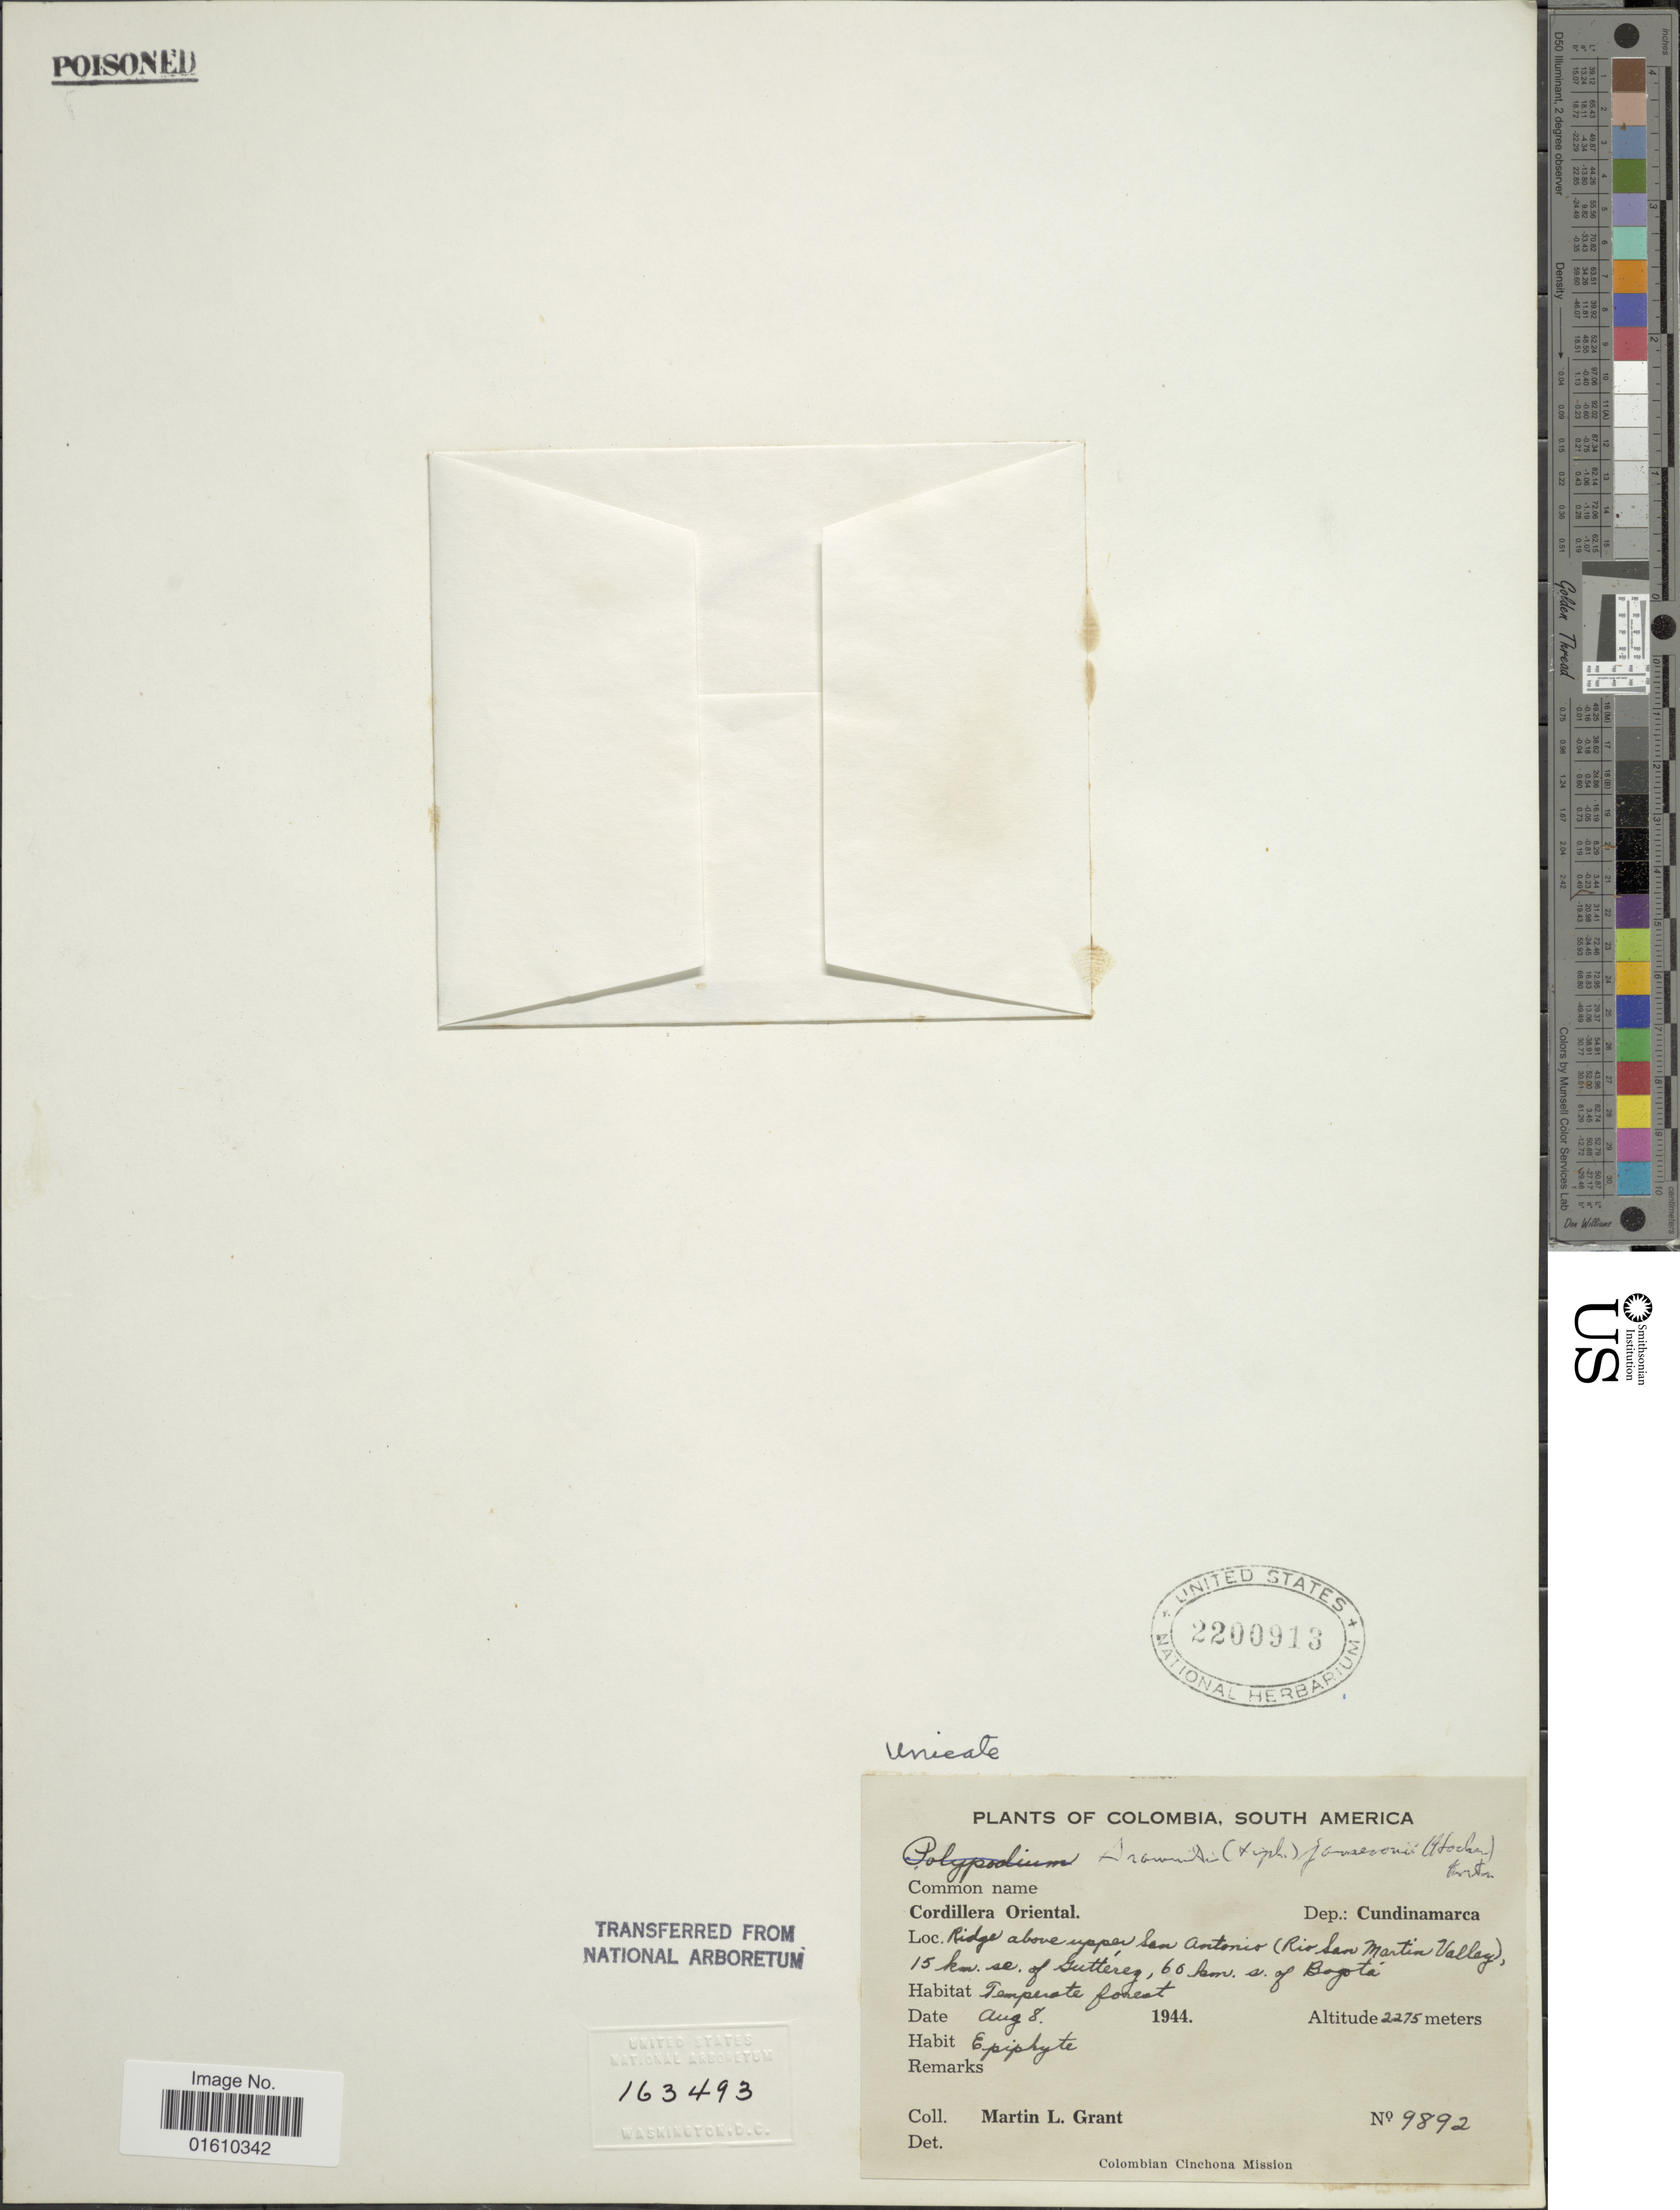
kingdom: Plantae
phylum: Tracheophyta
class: Polypodiopsida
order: Polypodiales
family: Polypodiaceae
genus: Stenogrammitis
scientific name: Stenogrammitis jamesonii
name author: (Hook.) Labiak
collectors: M. L. Grant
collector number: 9892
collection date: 1944-08-08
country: Colombia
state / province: Cundinamarca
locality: Cordilera Oriental, Ridge above upper San Antonio (Rio San Martin Valley), 15 km. se. of Guttérez, 66 km. s. of Bogotá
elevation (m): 2275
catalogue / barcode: US 2200913